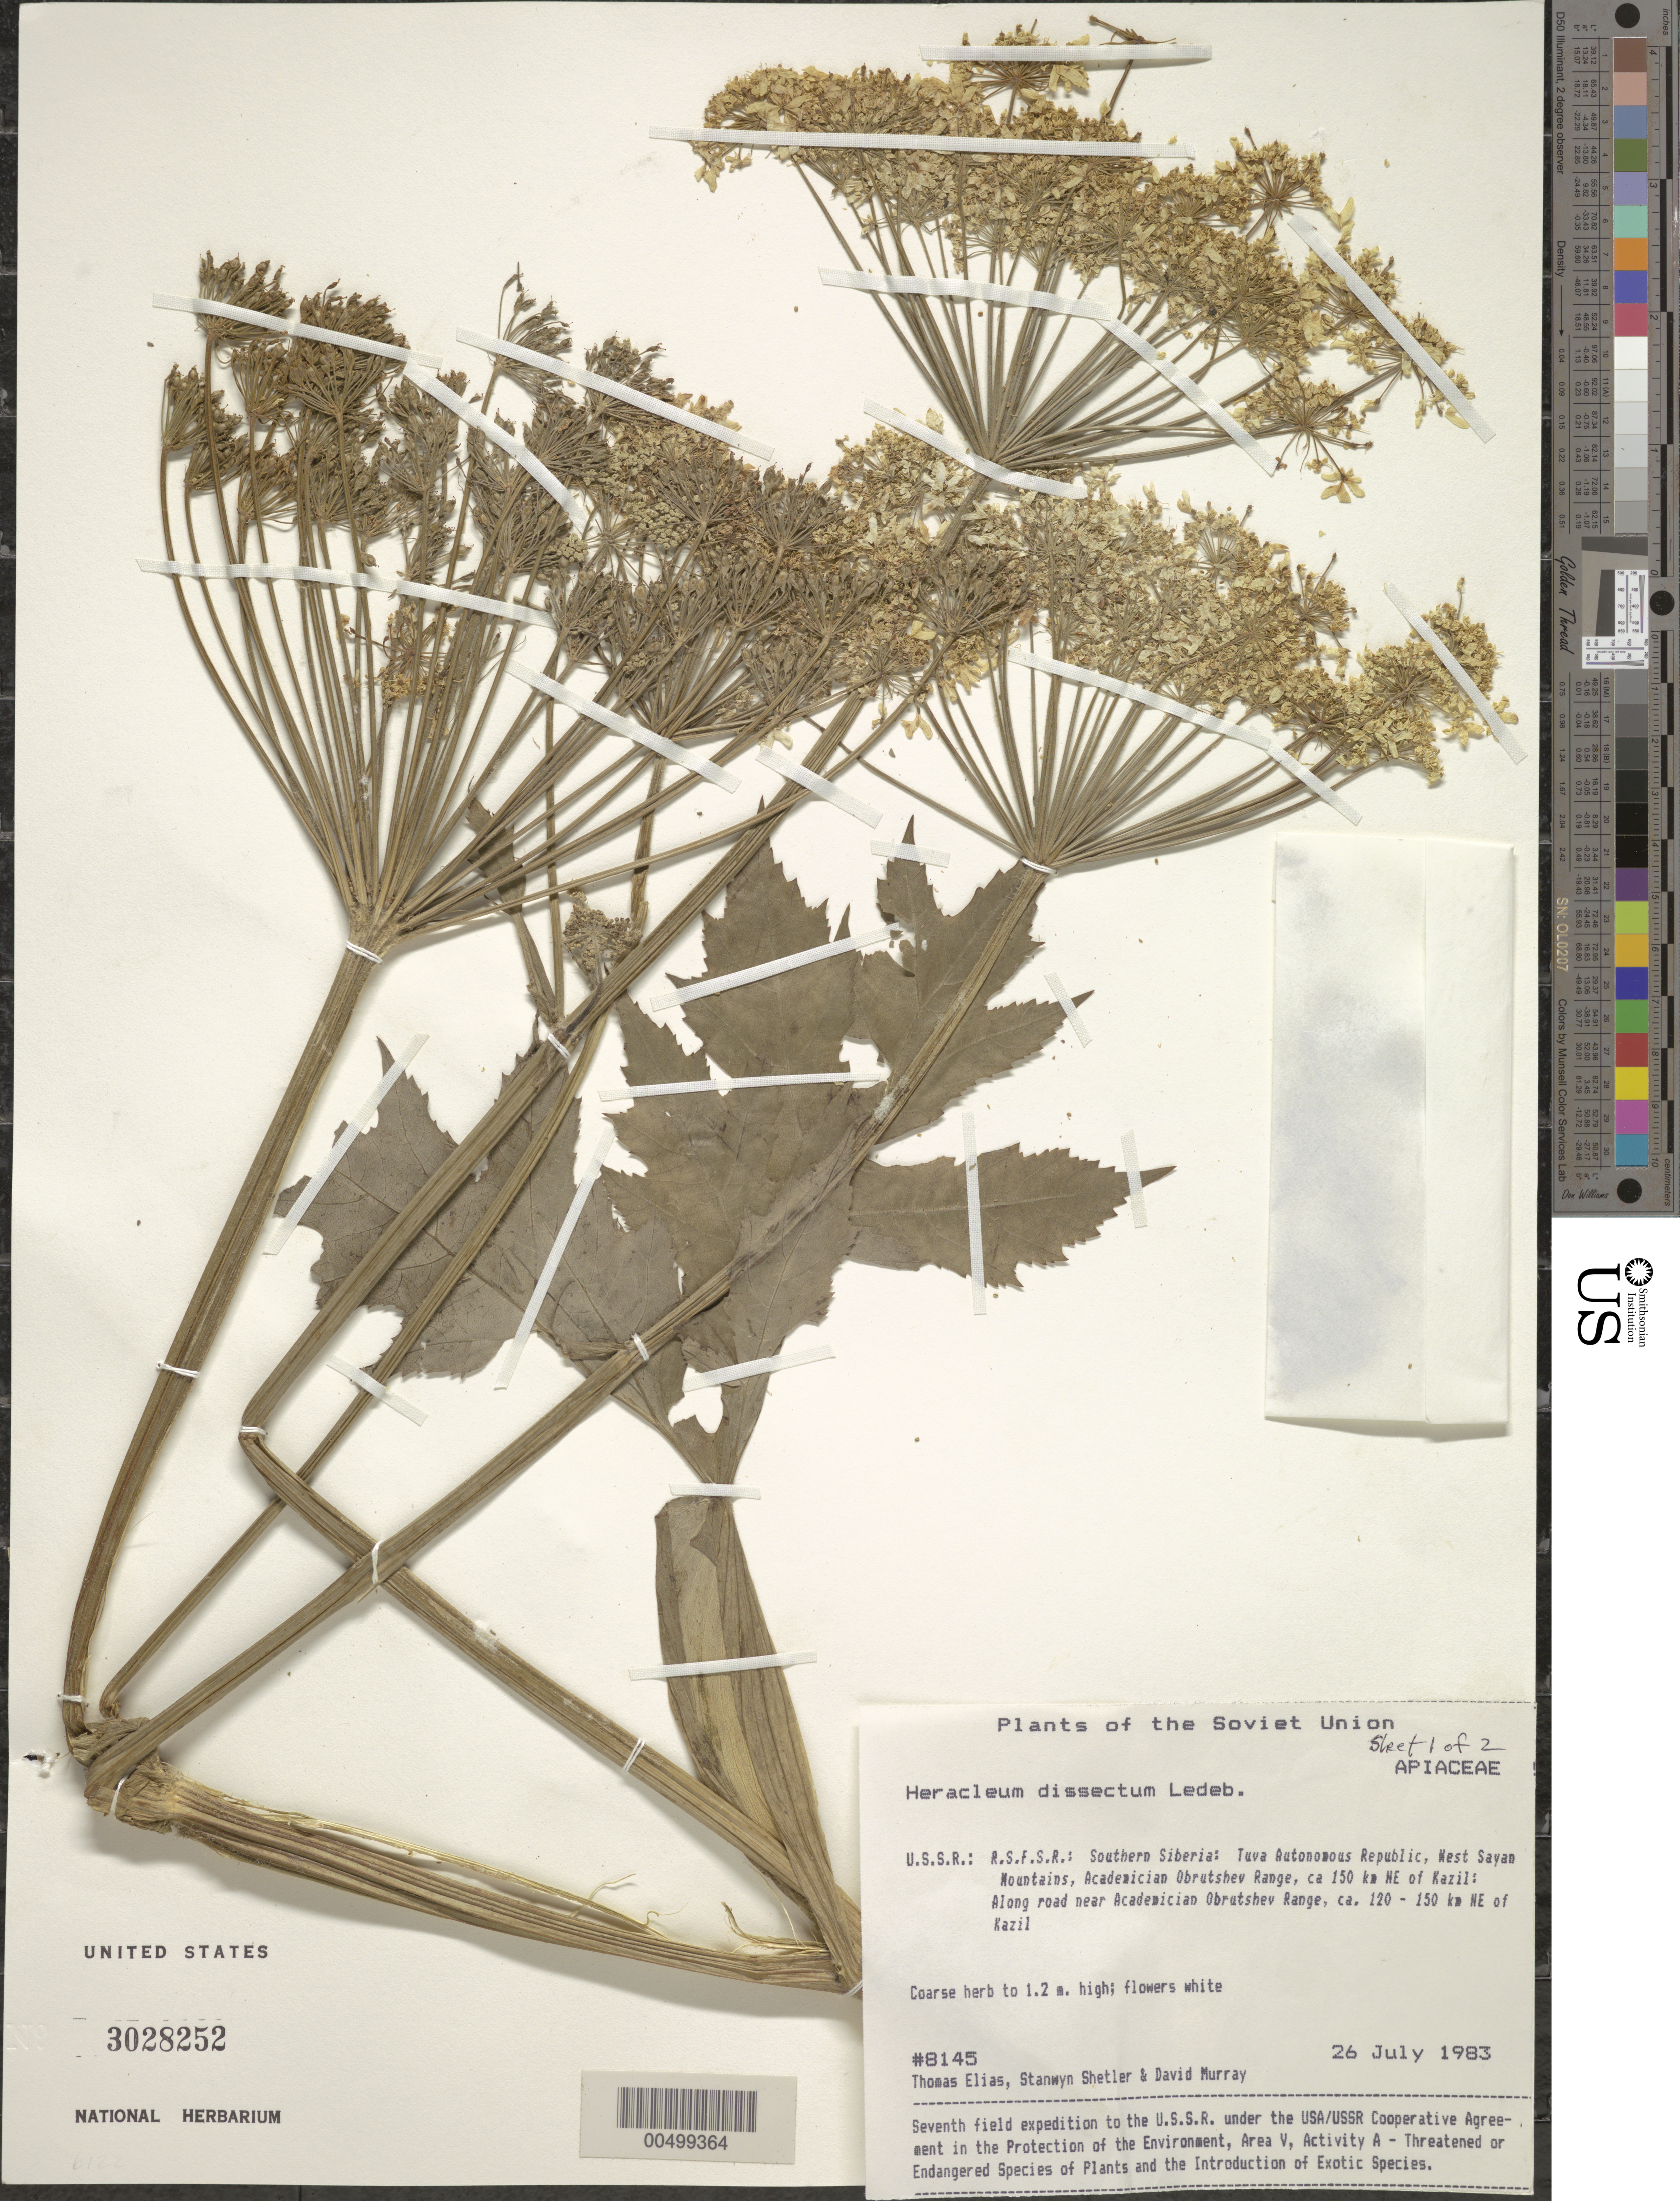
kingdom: Plantae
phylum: Tracheophyta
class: Magnoliopsida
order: Apiales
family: Apiaceae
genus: Heracleum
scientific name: Heracleum dissectum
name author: Ledeb.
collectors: T. Elias, S. Shetler & D. F. Murray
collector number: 8145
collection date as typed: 26 Jul 1983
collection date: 1983-07-26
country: Russian Federation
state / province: Tuva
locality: West Sayan Mountains, along road near Academician Obrutshev Range, ca. 120-150 km NE of Kazil [Kyzyl]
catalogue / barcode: US 3028252